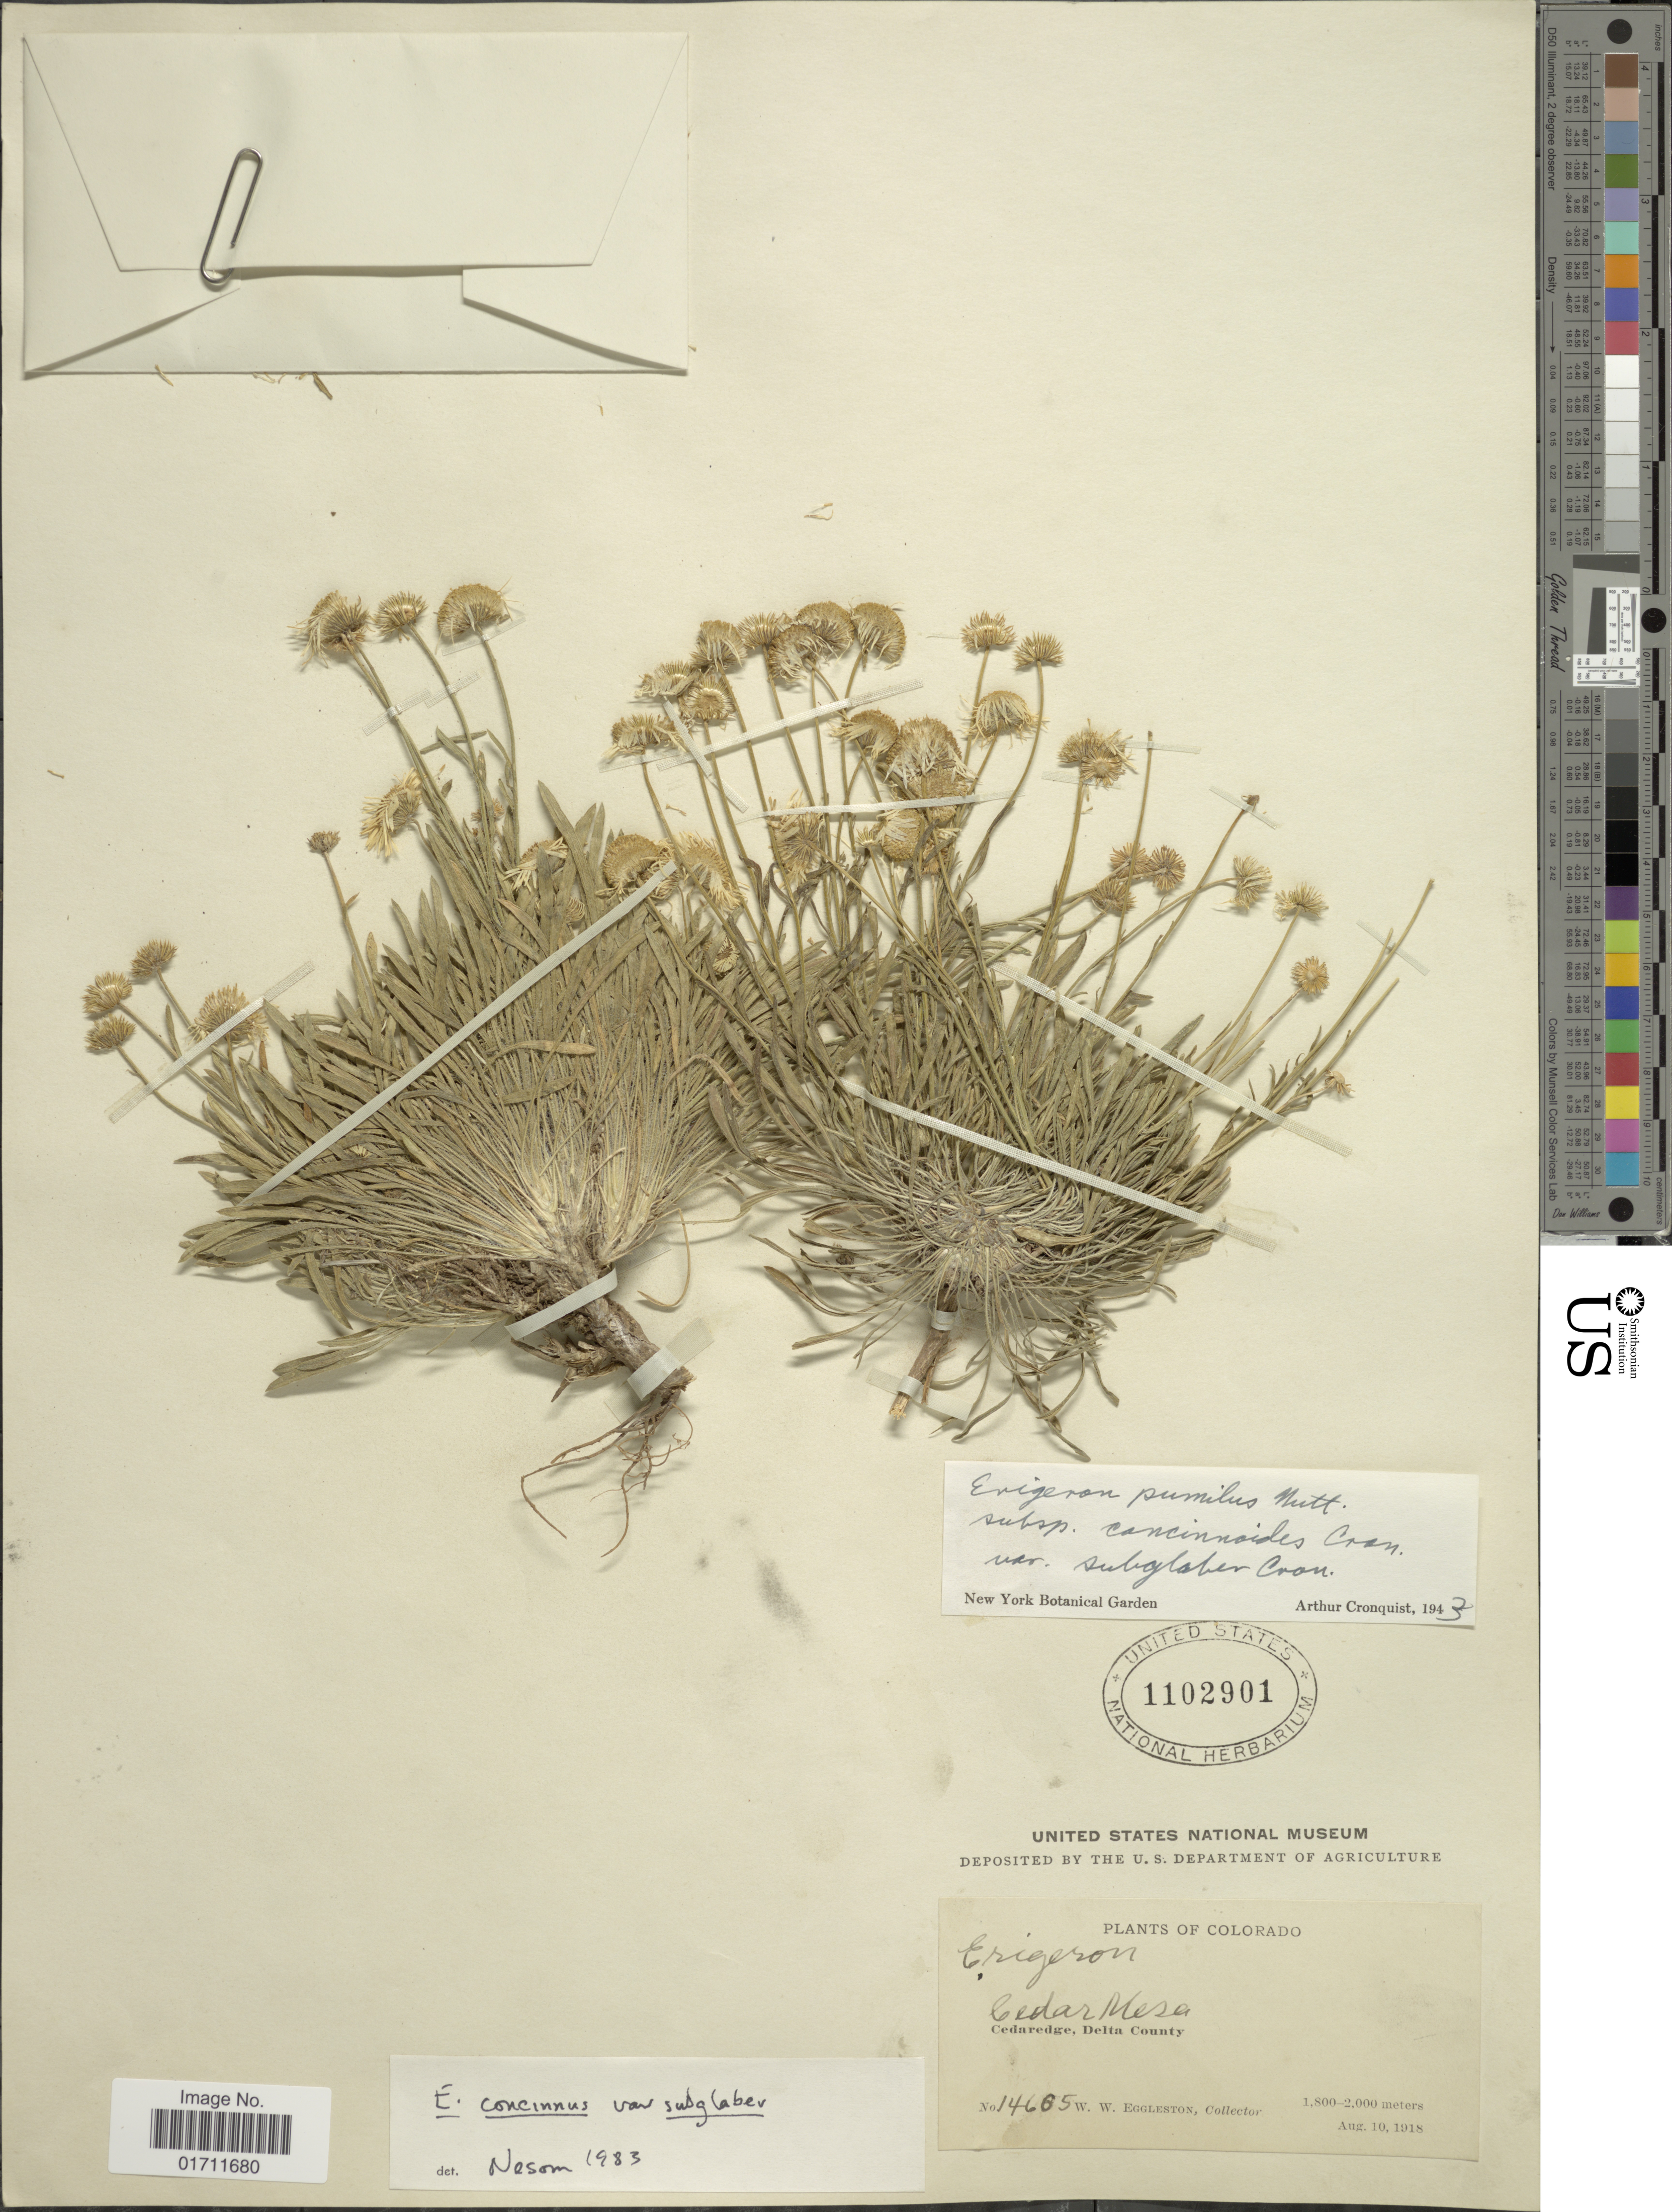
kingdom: Plantae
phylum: Tracheophyta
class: Magnoliopsida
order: Asterales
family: Asteraceae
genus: Erigeron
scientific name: Erigeron concinnus var. subglaber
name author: (Cronq.) G.L. Nesom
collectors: W. W. Eggleston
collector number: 14605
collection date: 1918-08-10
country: United States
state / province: Colorado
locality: Cedar Mesa, Cedaredge, Delta County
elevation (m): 1800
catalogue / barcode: US 1102901